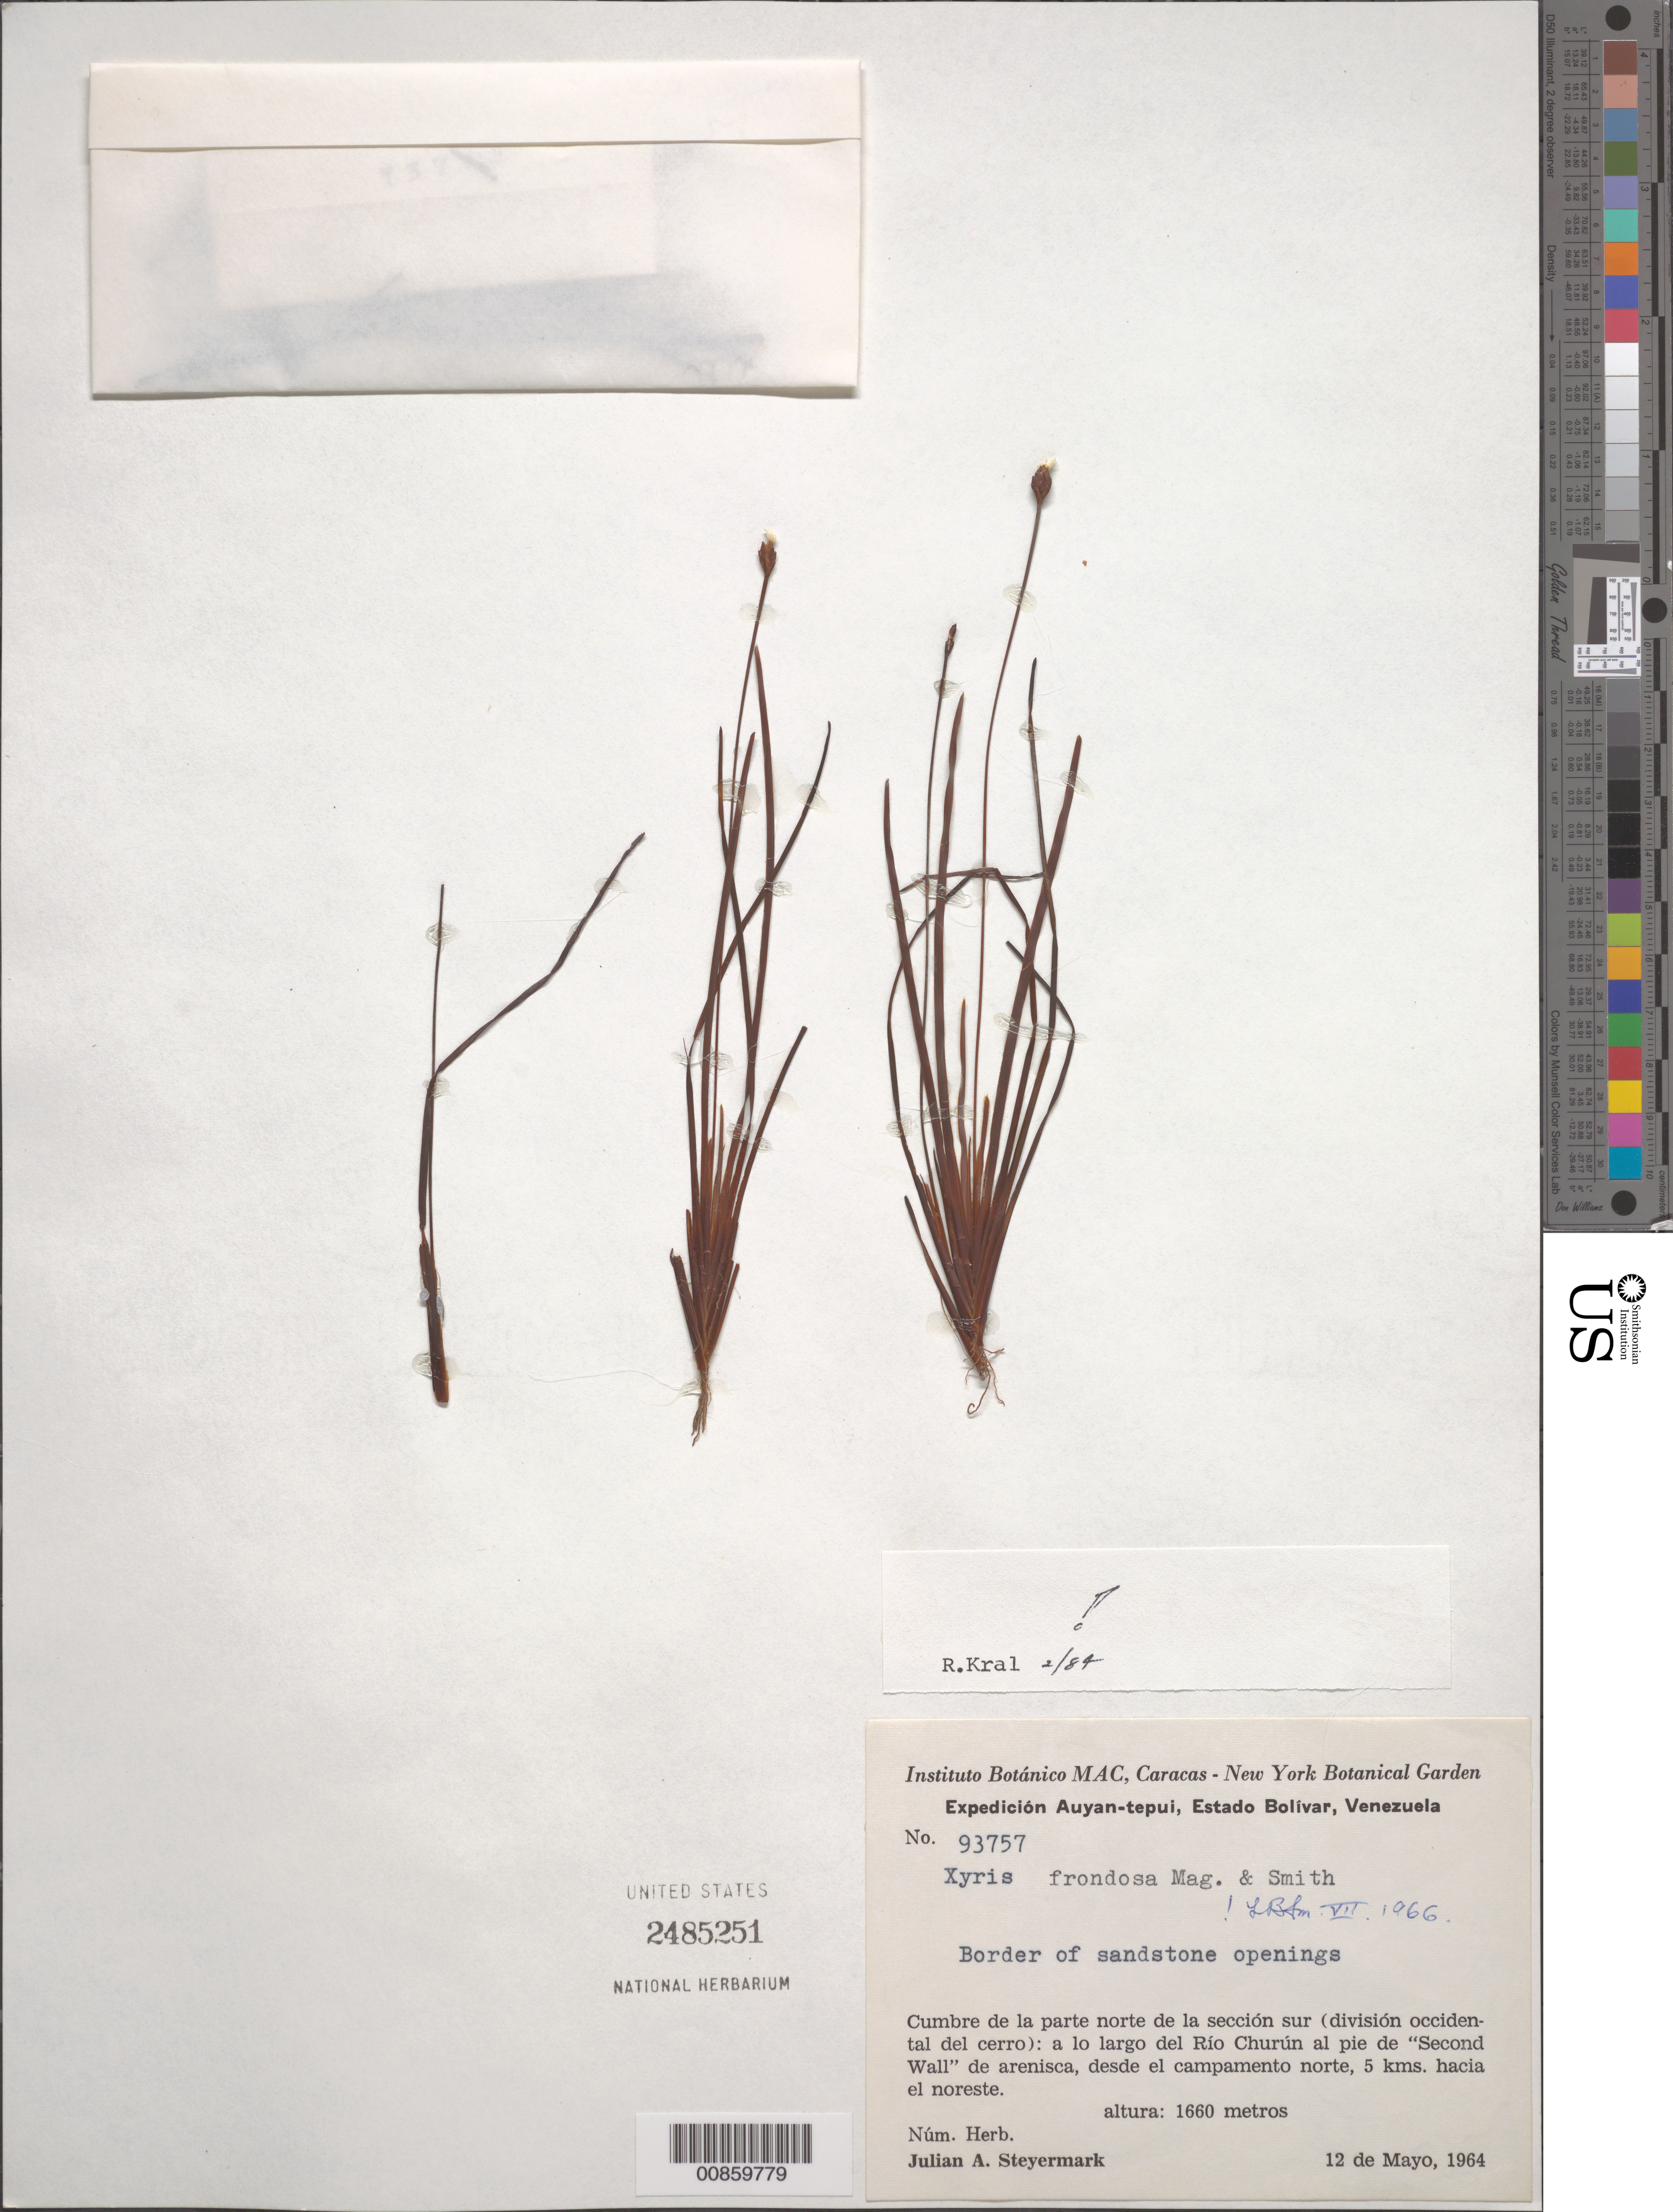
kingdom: Plantae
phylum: Tracheophyta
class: Liliopsida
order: Poales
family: Xyridaceae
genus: Xyris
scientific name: Xyris frondosa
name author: Maguire & L.B. Sm.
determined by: Kral, Robert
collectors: J. Steyermark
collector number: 93757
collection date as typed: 12-May-64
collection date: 1964-05-12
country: Venezuela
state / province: Bolívar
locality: Auyan-tepuí, Río Churún, de la parte norte de la sección sur (división occidental del cerro); a lo largo del Río Churún al pie de "Second Wall" desde el campamento norte, 5 km hacia el noreste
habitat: Border of sandstone openings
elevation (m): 1660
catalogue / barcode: US 2485251